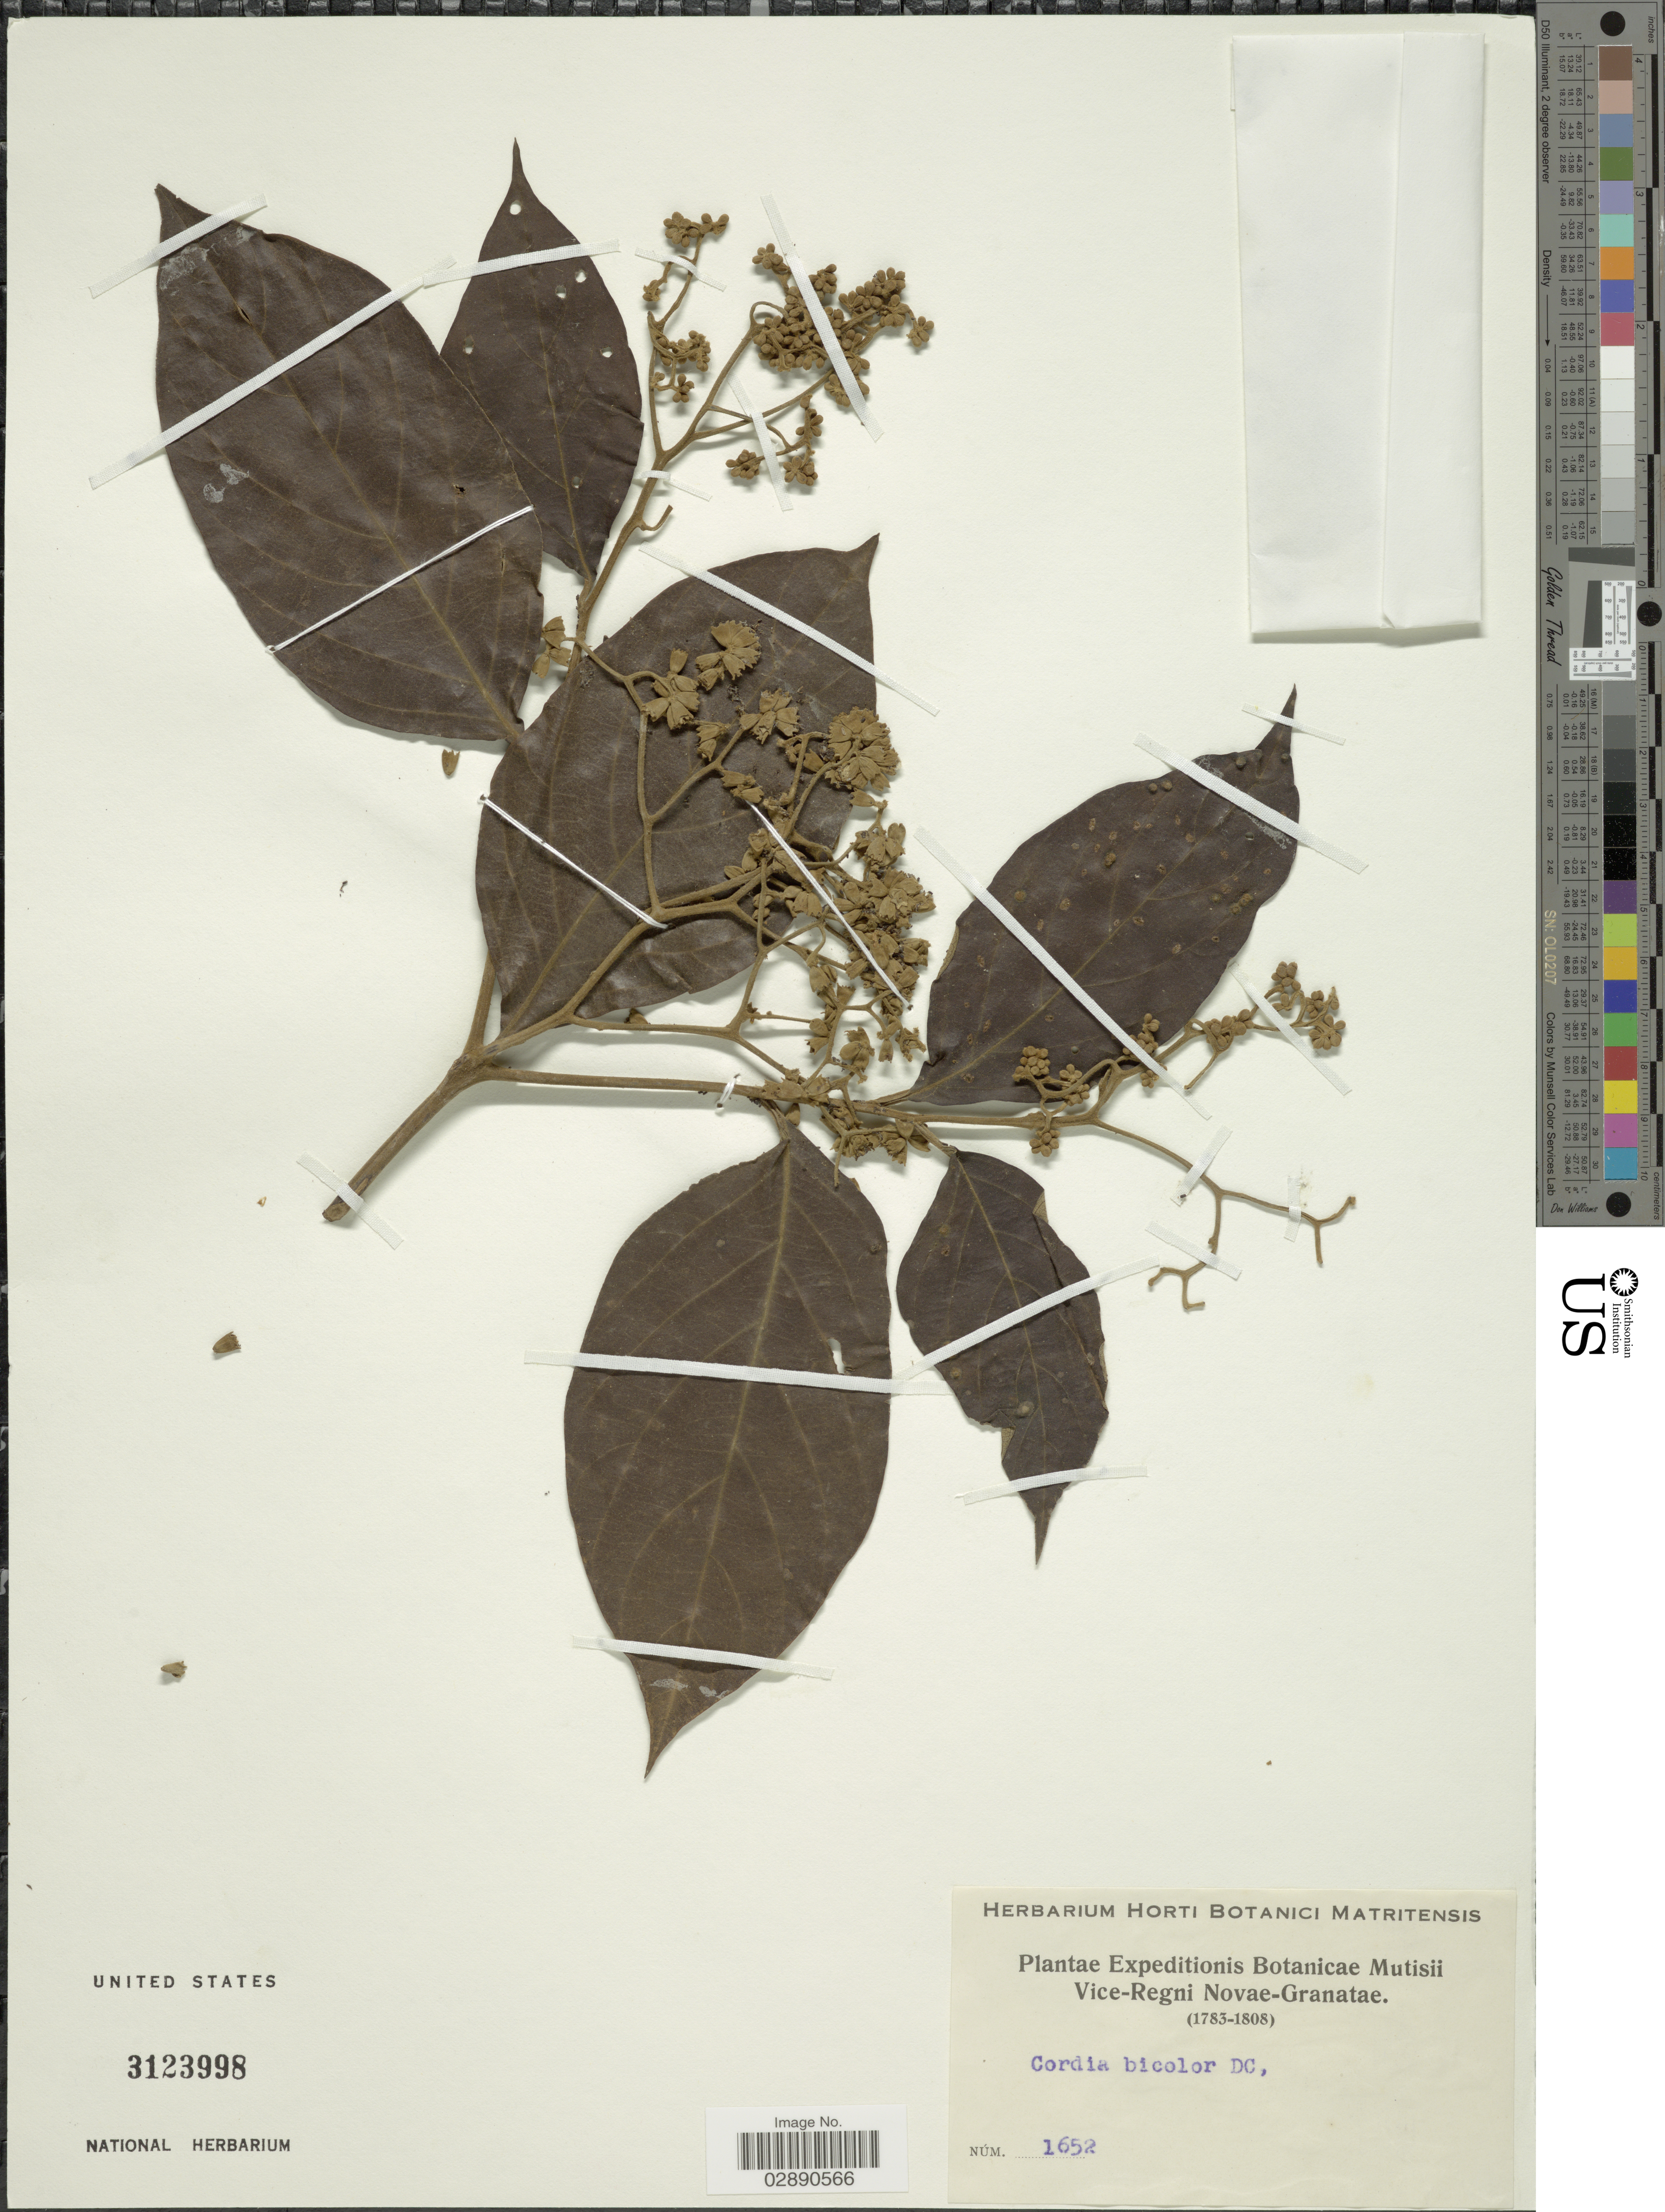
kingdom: Plantae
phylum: Tracheophyta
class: Magnoliopsida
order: Boraginales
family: Cordiaceae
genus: Cordia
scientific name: Cordia bicolor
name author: A. DC.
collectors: Expeditions Botanicae Mutisii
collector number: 1652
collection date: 1783/1808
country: Colombia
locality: Vice-Regni Novae-Granatae.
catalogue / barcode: US 3123998